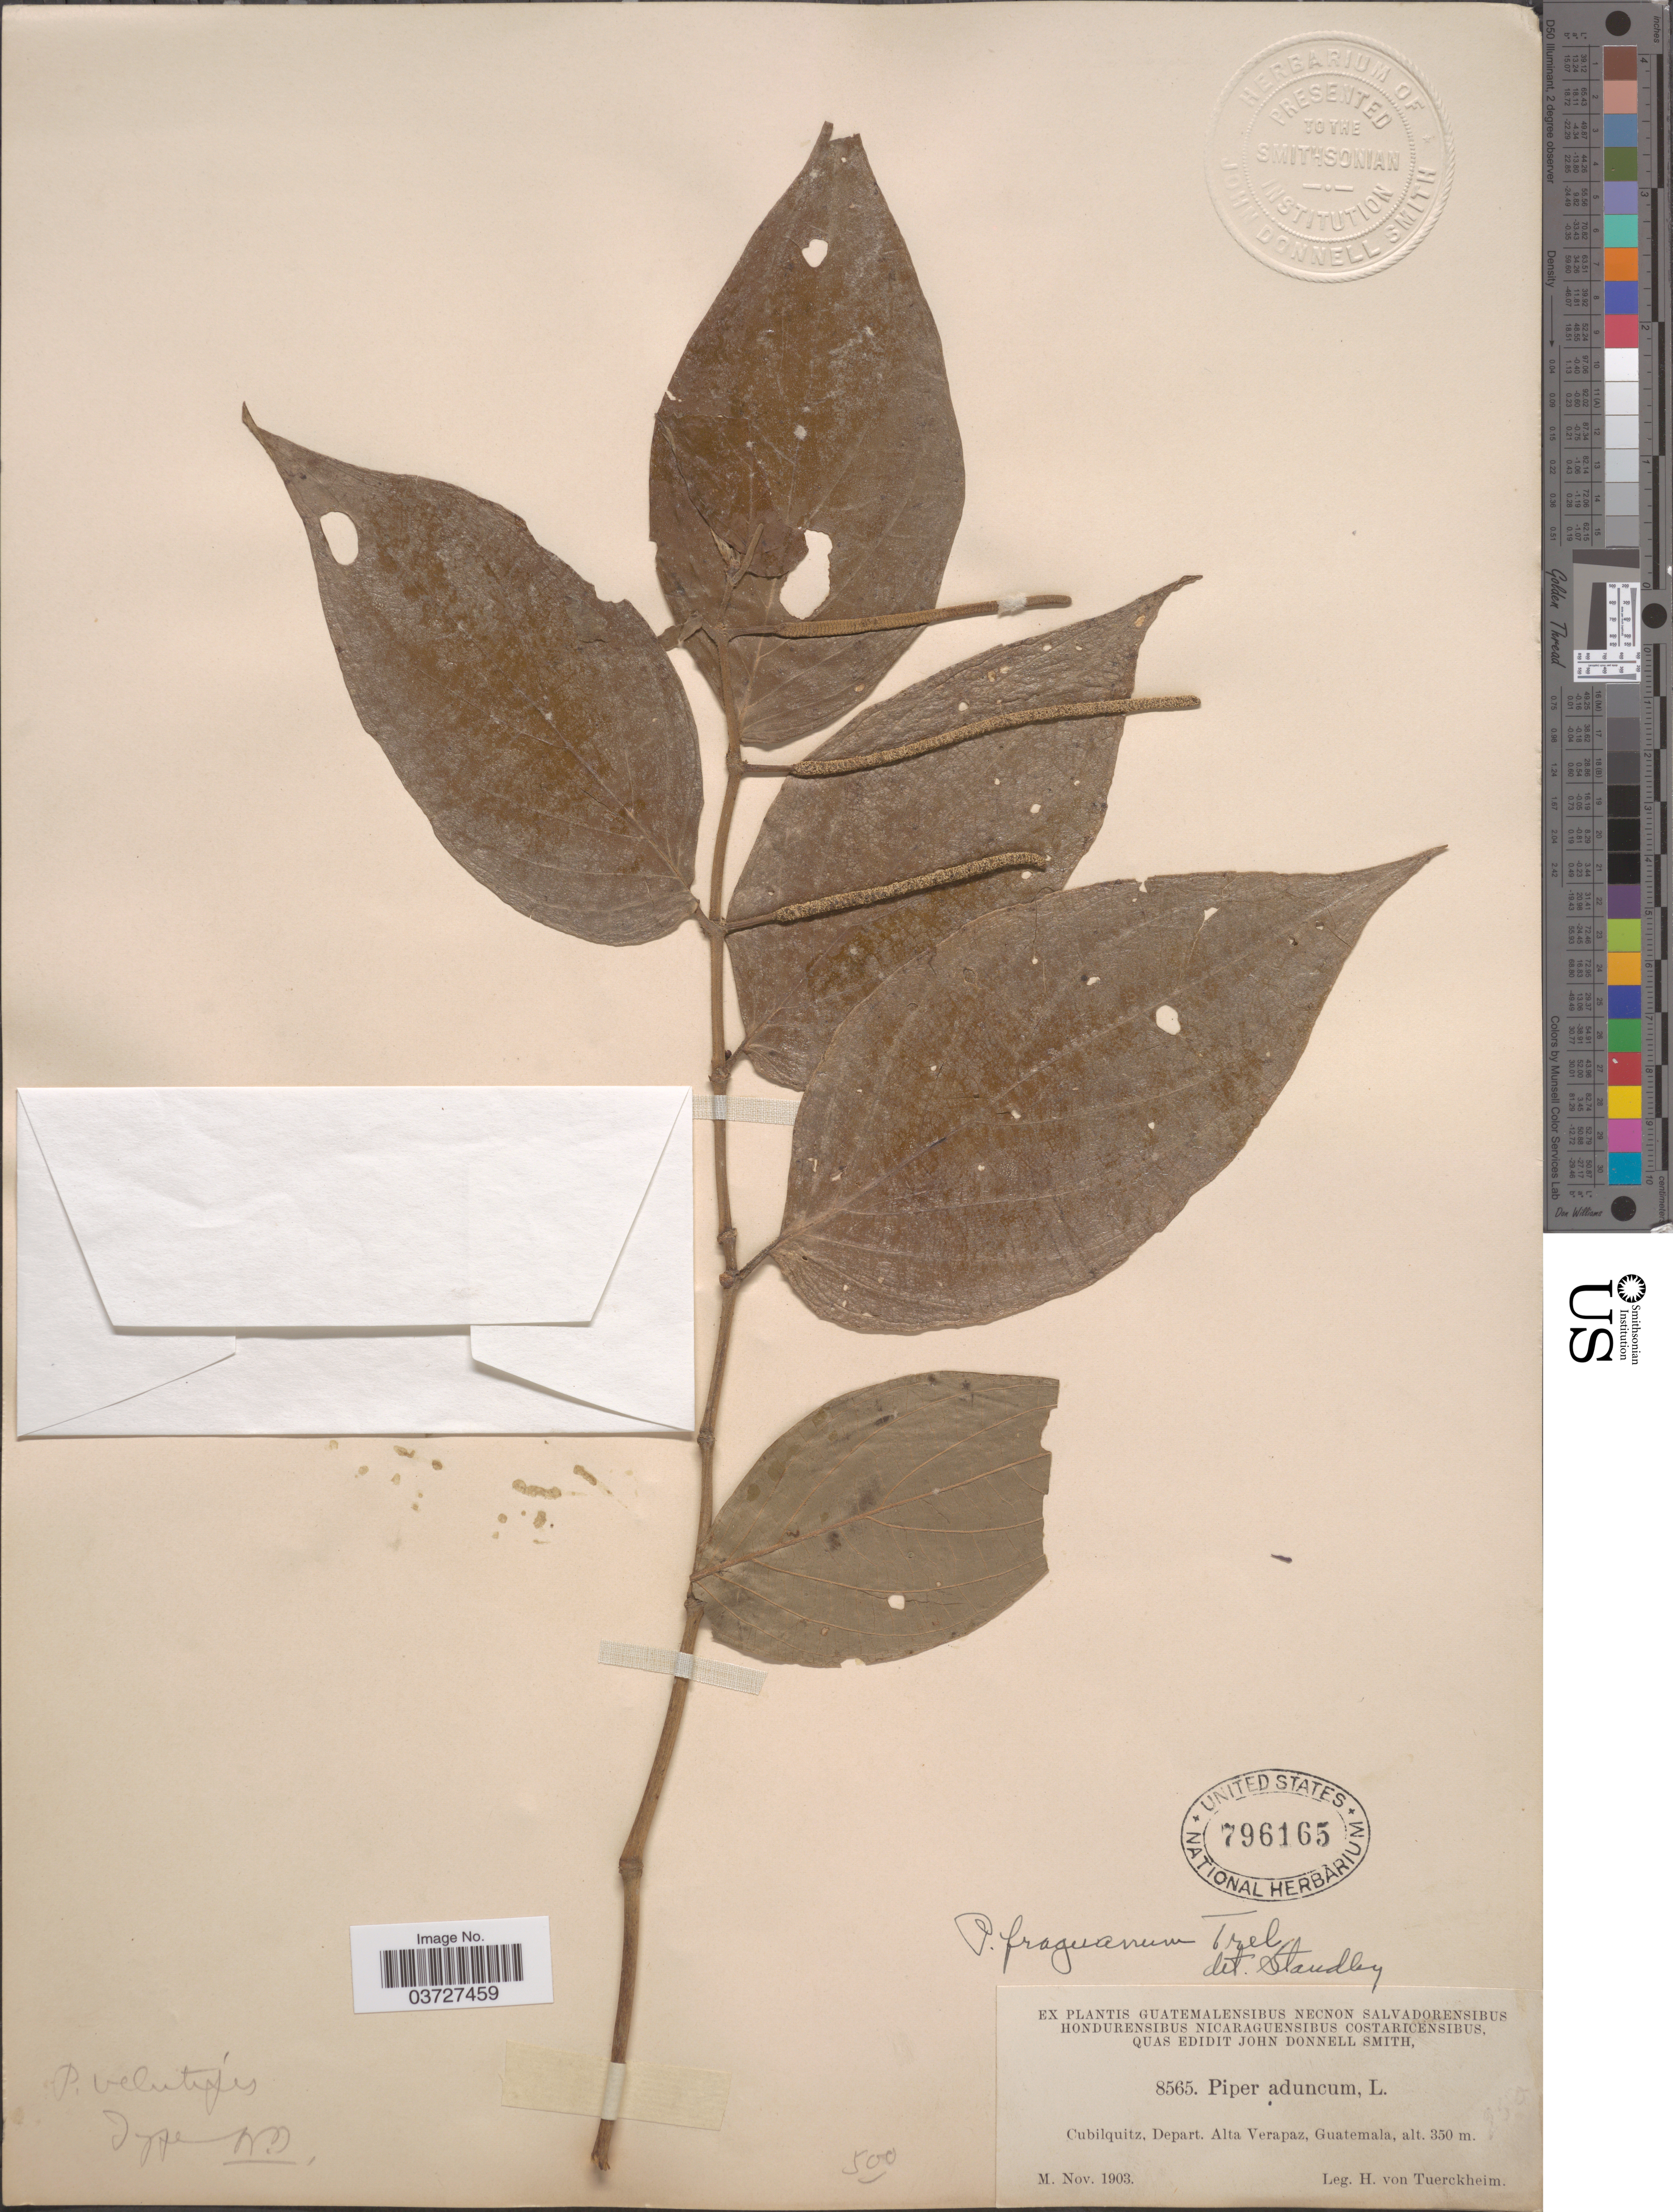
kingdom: Plantae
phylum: Tracheophyta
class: Magnoliopsida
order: Piperales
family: Piperaceae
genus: Piper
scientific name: Piper fraguanum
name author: Trel.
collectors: H. von Türckheim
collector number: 8565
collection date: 1903-11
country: Guatemala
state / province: Alta Verapaz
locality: Cubilquitz, Depart. Alta Verapaz.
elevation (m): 350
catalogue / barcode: US 796165